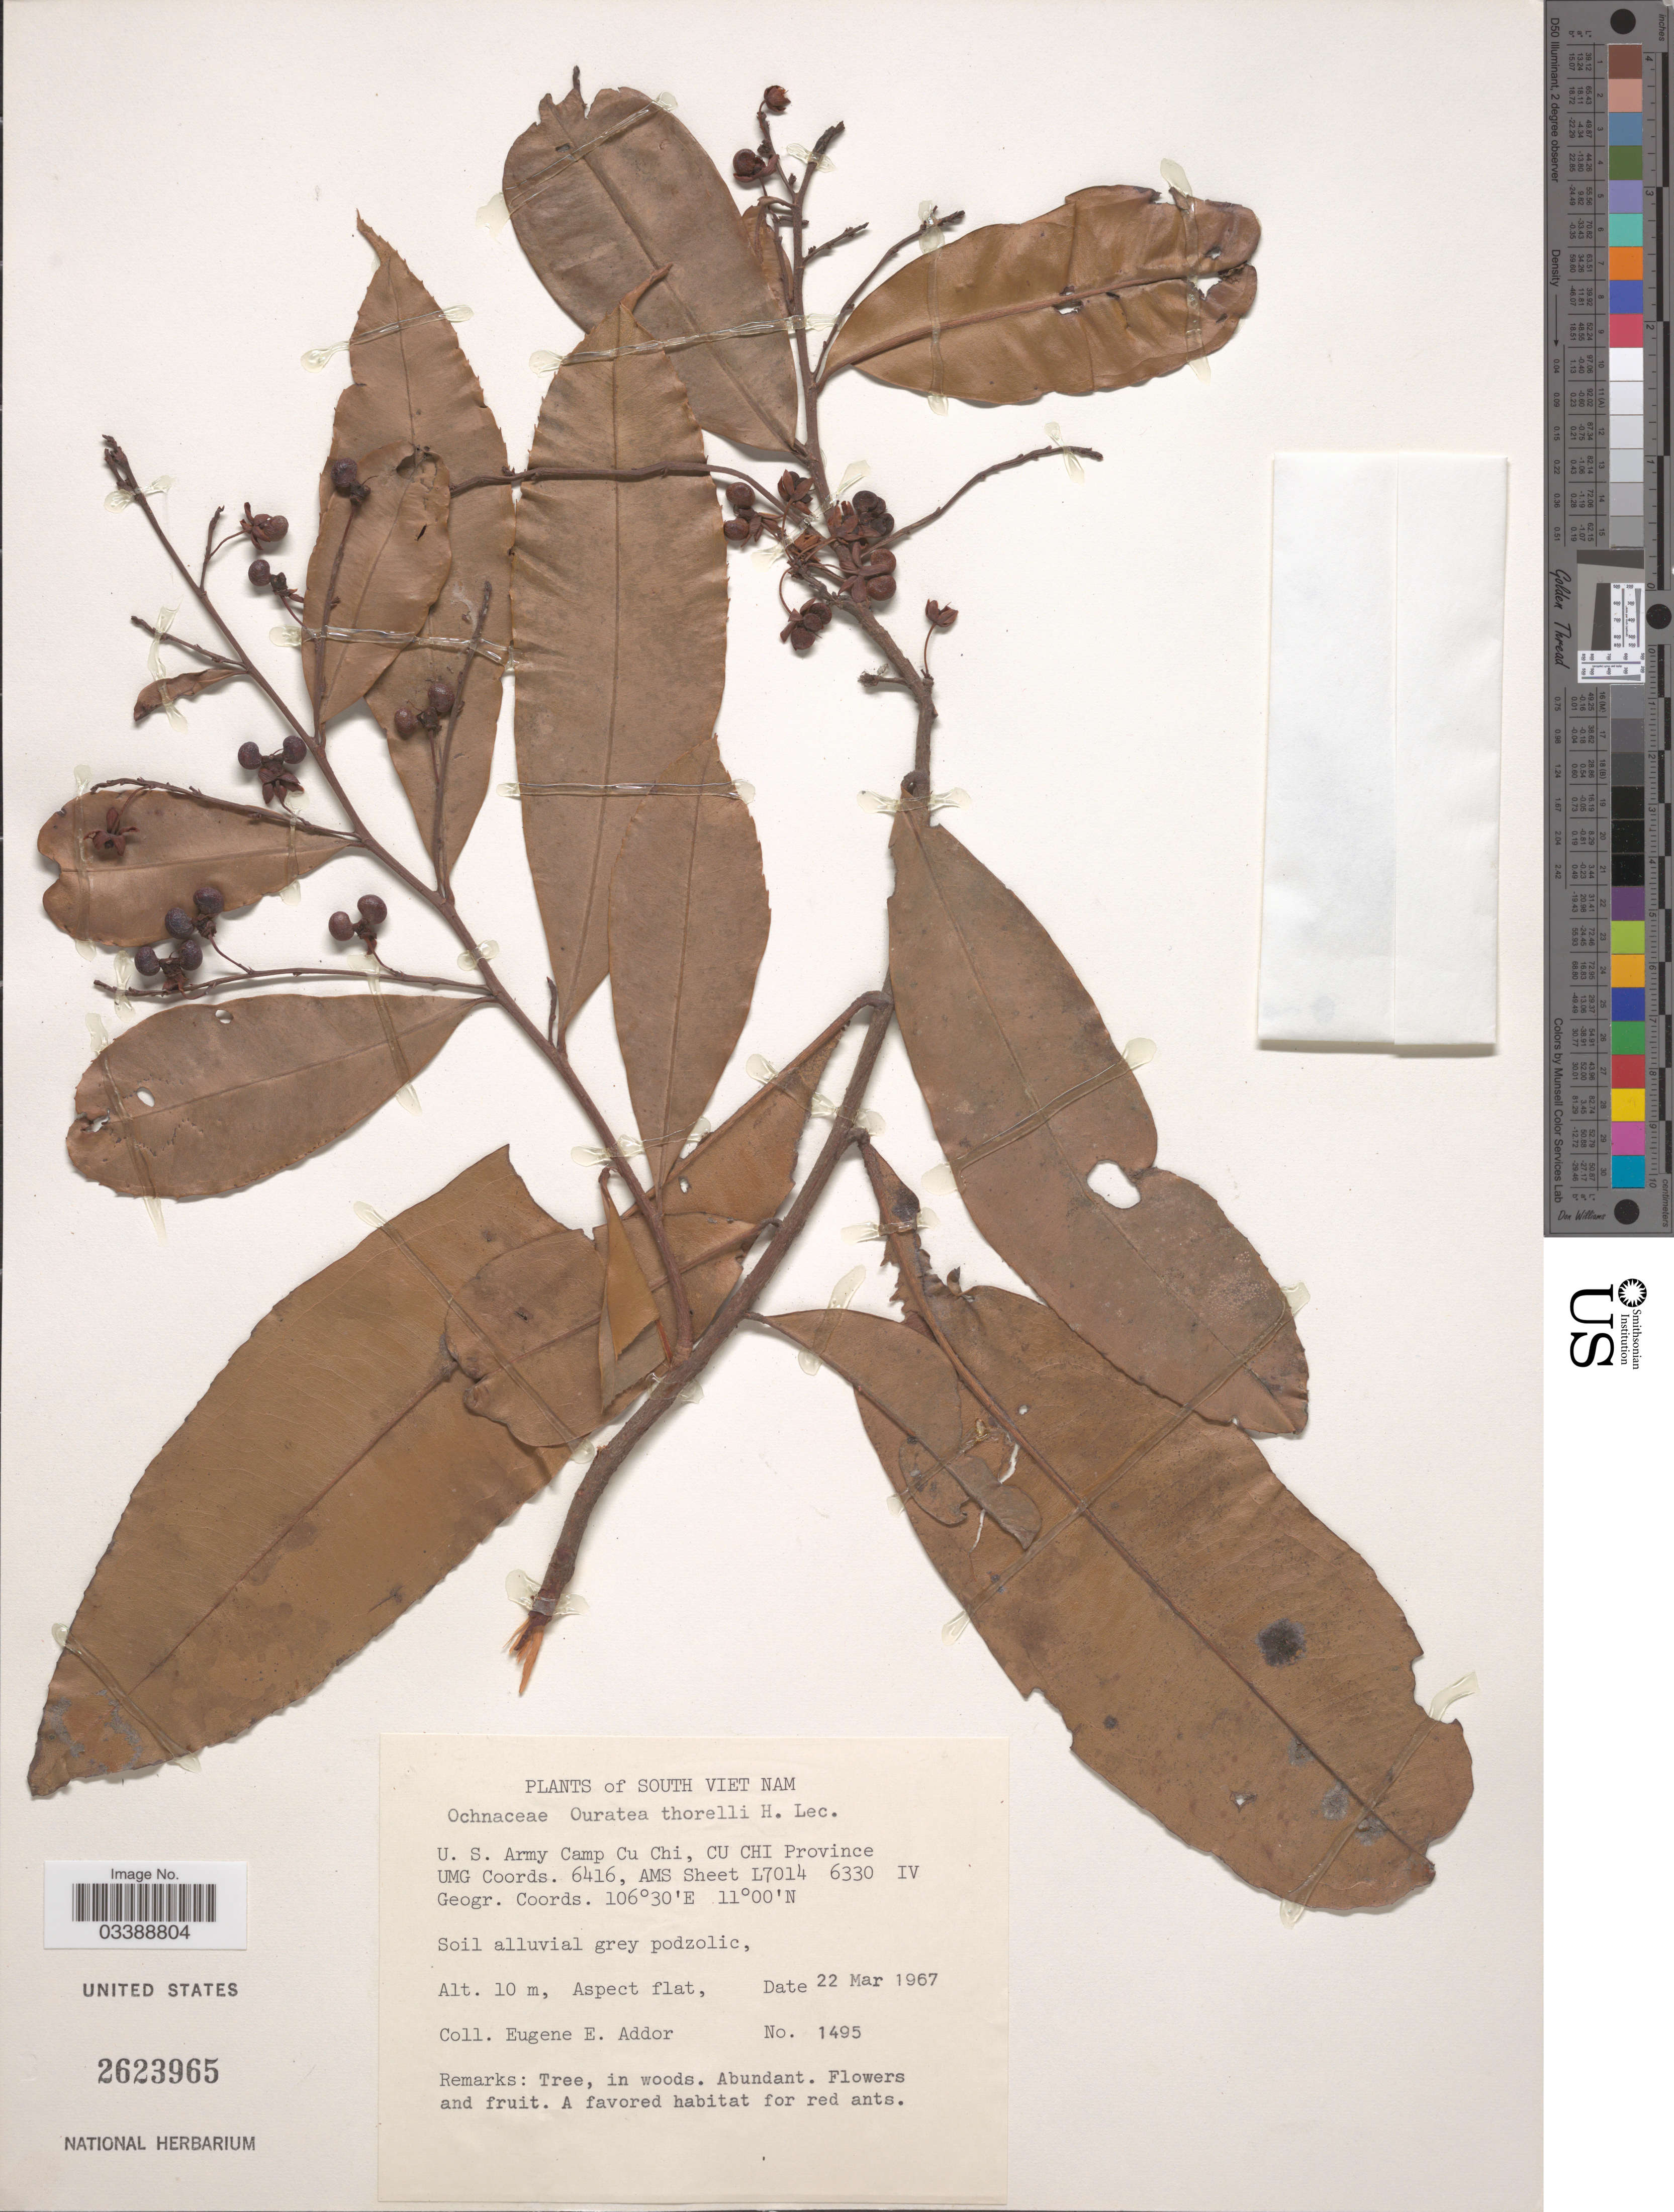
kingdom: Plantae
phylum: Tracheophyta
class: Magnoliopsida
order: Malpighiales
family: Ochnaceae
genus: Campylospermum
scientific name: Campylospermum serratum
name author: (Gaertn.) Bittrich & M.C.E. Amaral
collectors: E. E. Addor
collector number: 1495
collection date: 1967-03-22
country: Vietnam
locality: South Viet nam. U. S. Army Camp Cu Chi, Cu Chi Province UMG Coords. 6416, AMS Sheet L7014 6330 IV.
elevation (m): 10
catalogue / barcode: US 2623965